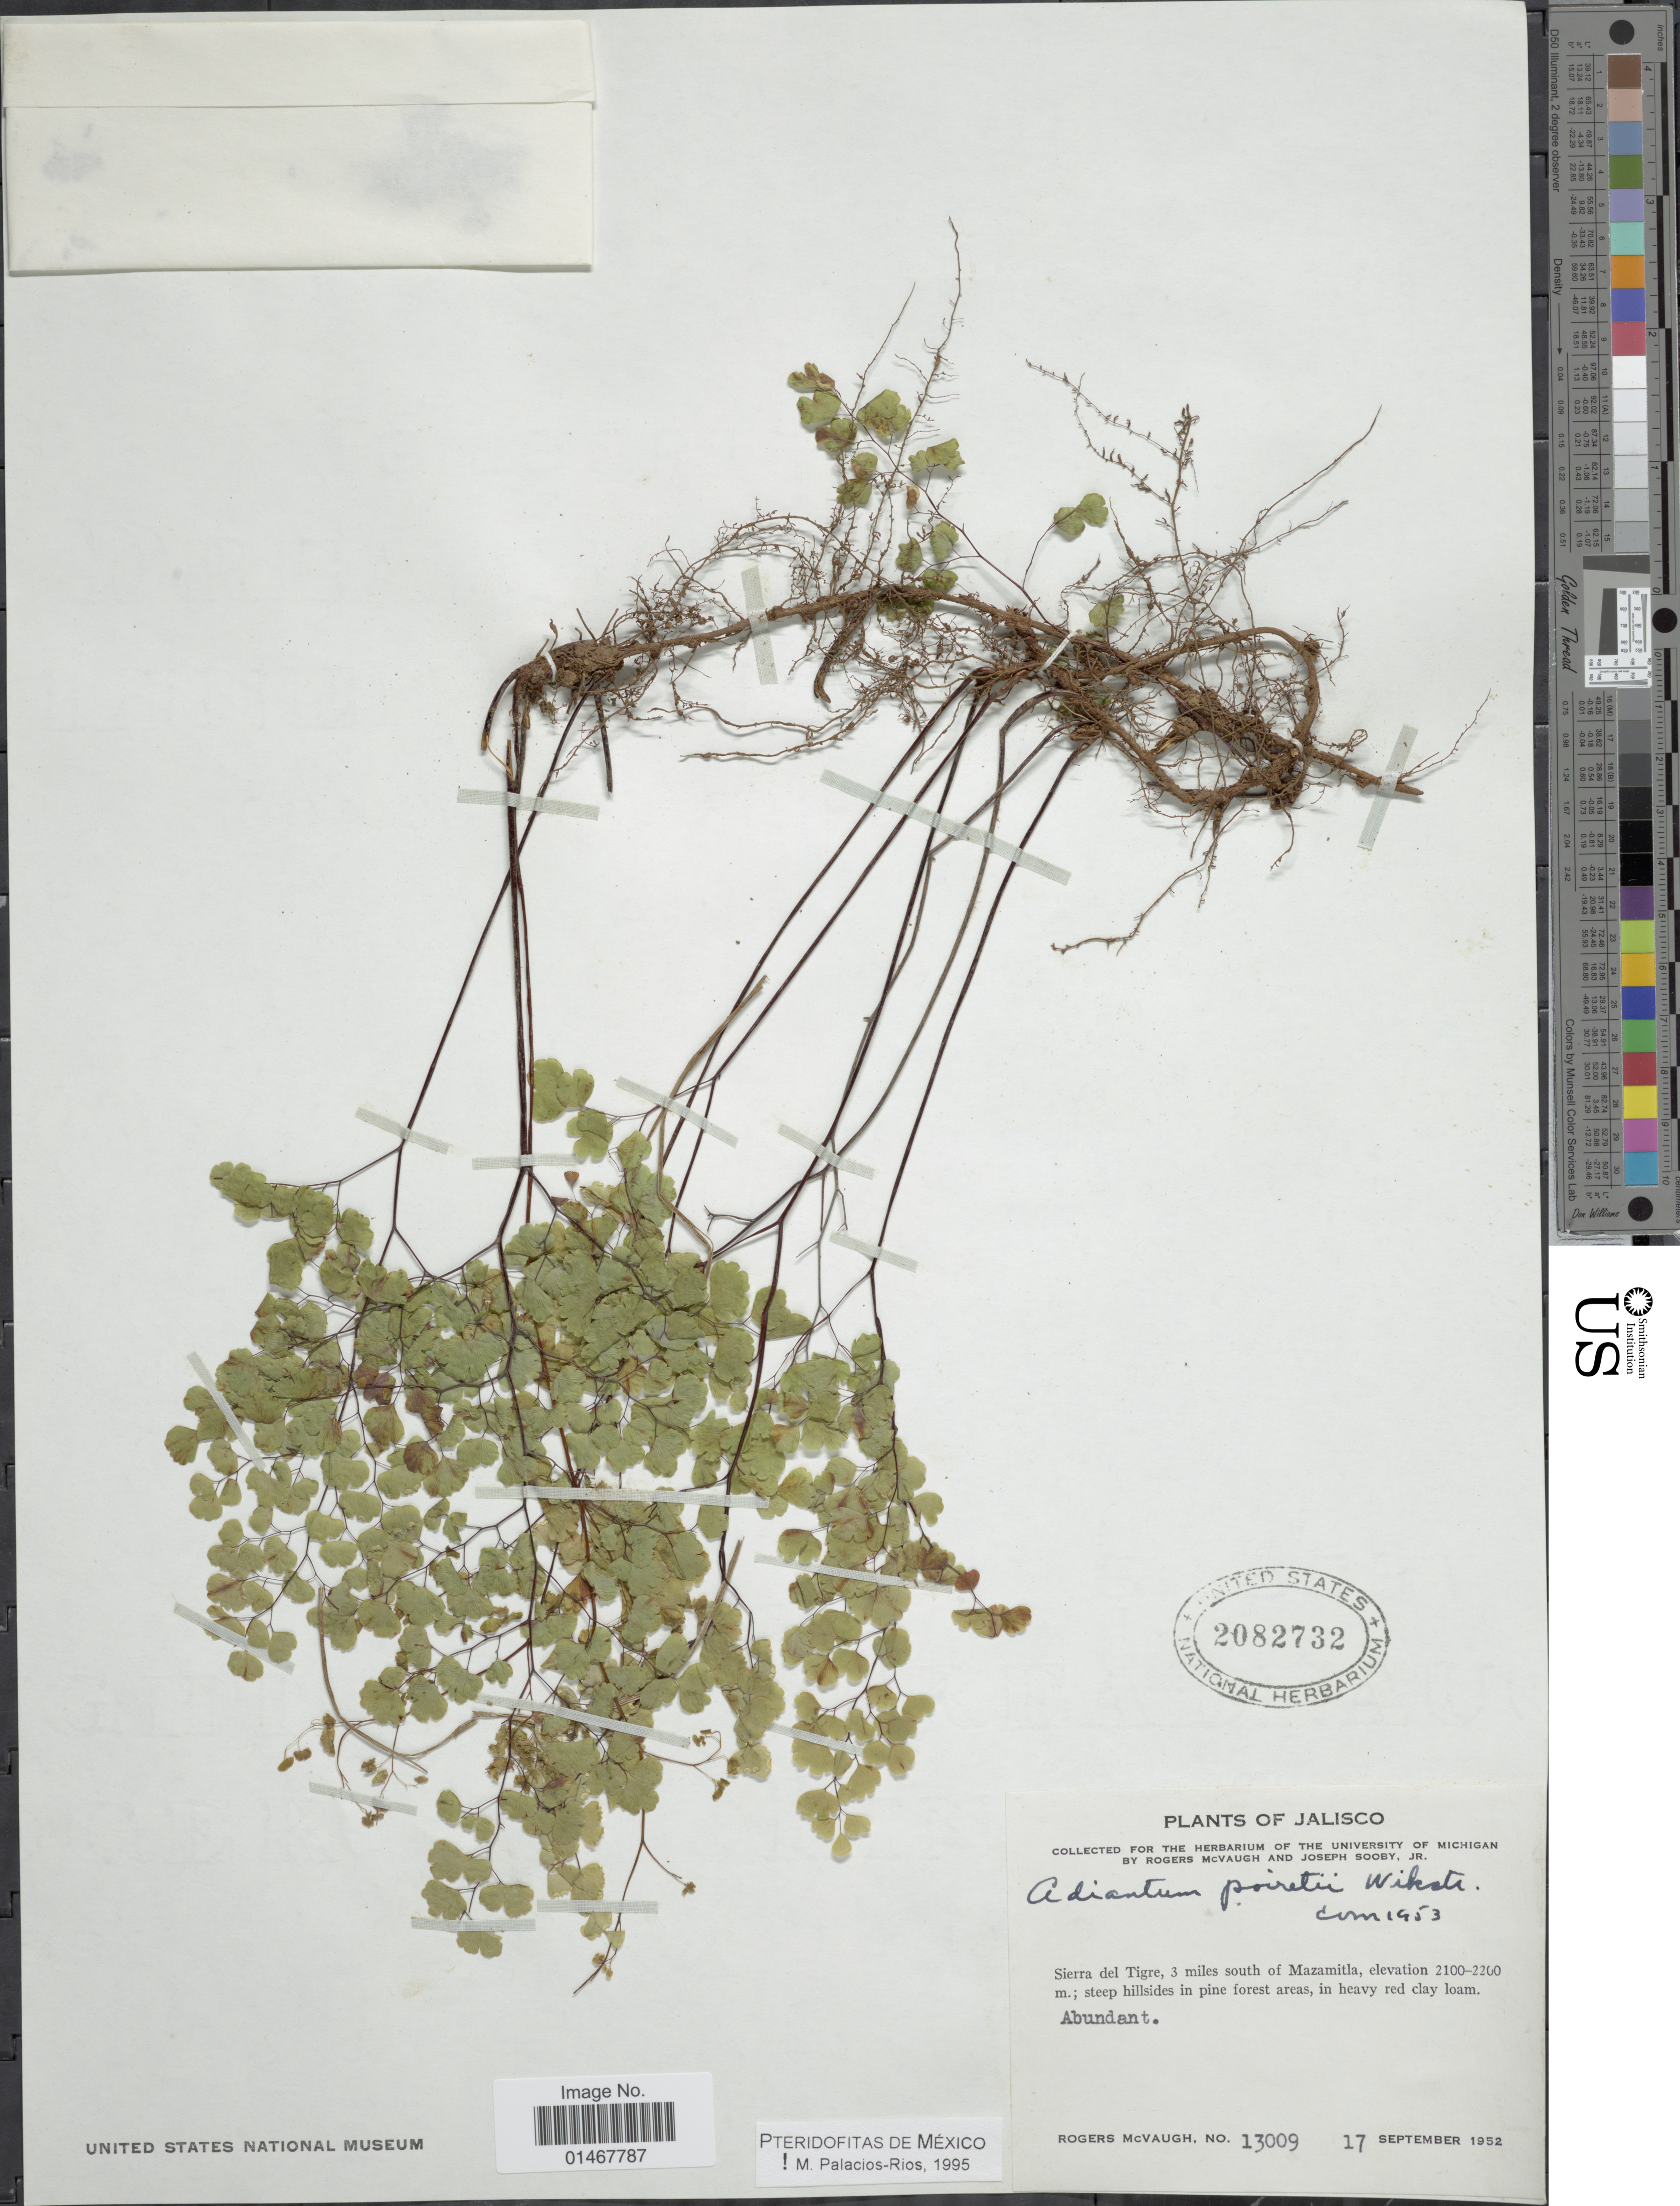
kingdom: Plantae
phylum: Tracheophyta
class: Polypodiopsida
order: Polypodiales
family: Pteridaceae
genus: Adiantum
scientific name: Adiantum poiretii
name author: Wikstr.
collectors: R. McVaugh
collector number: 13009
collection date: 1952-09-17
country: Mexico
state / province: Jalisco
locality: Sierra del Tigre, 3 miles south of Mazamitla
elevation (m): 2100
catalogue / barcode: US 2082732